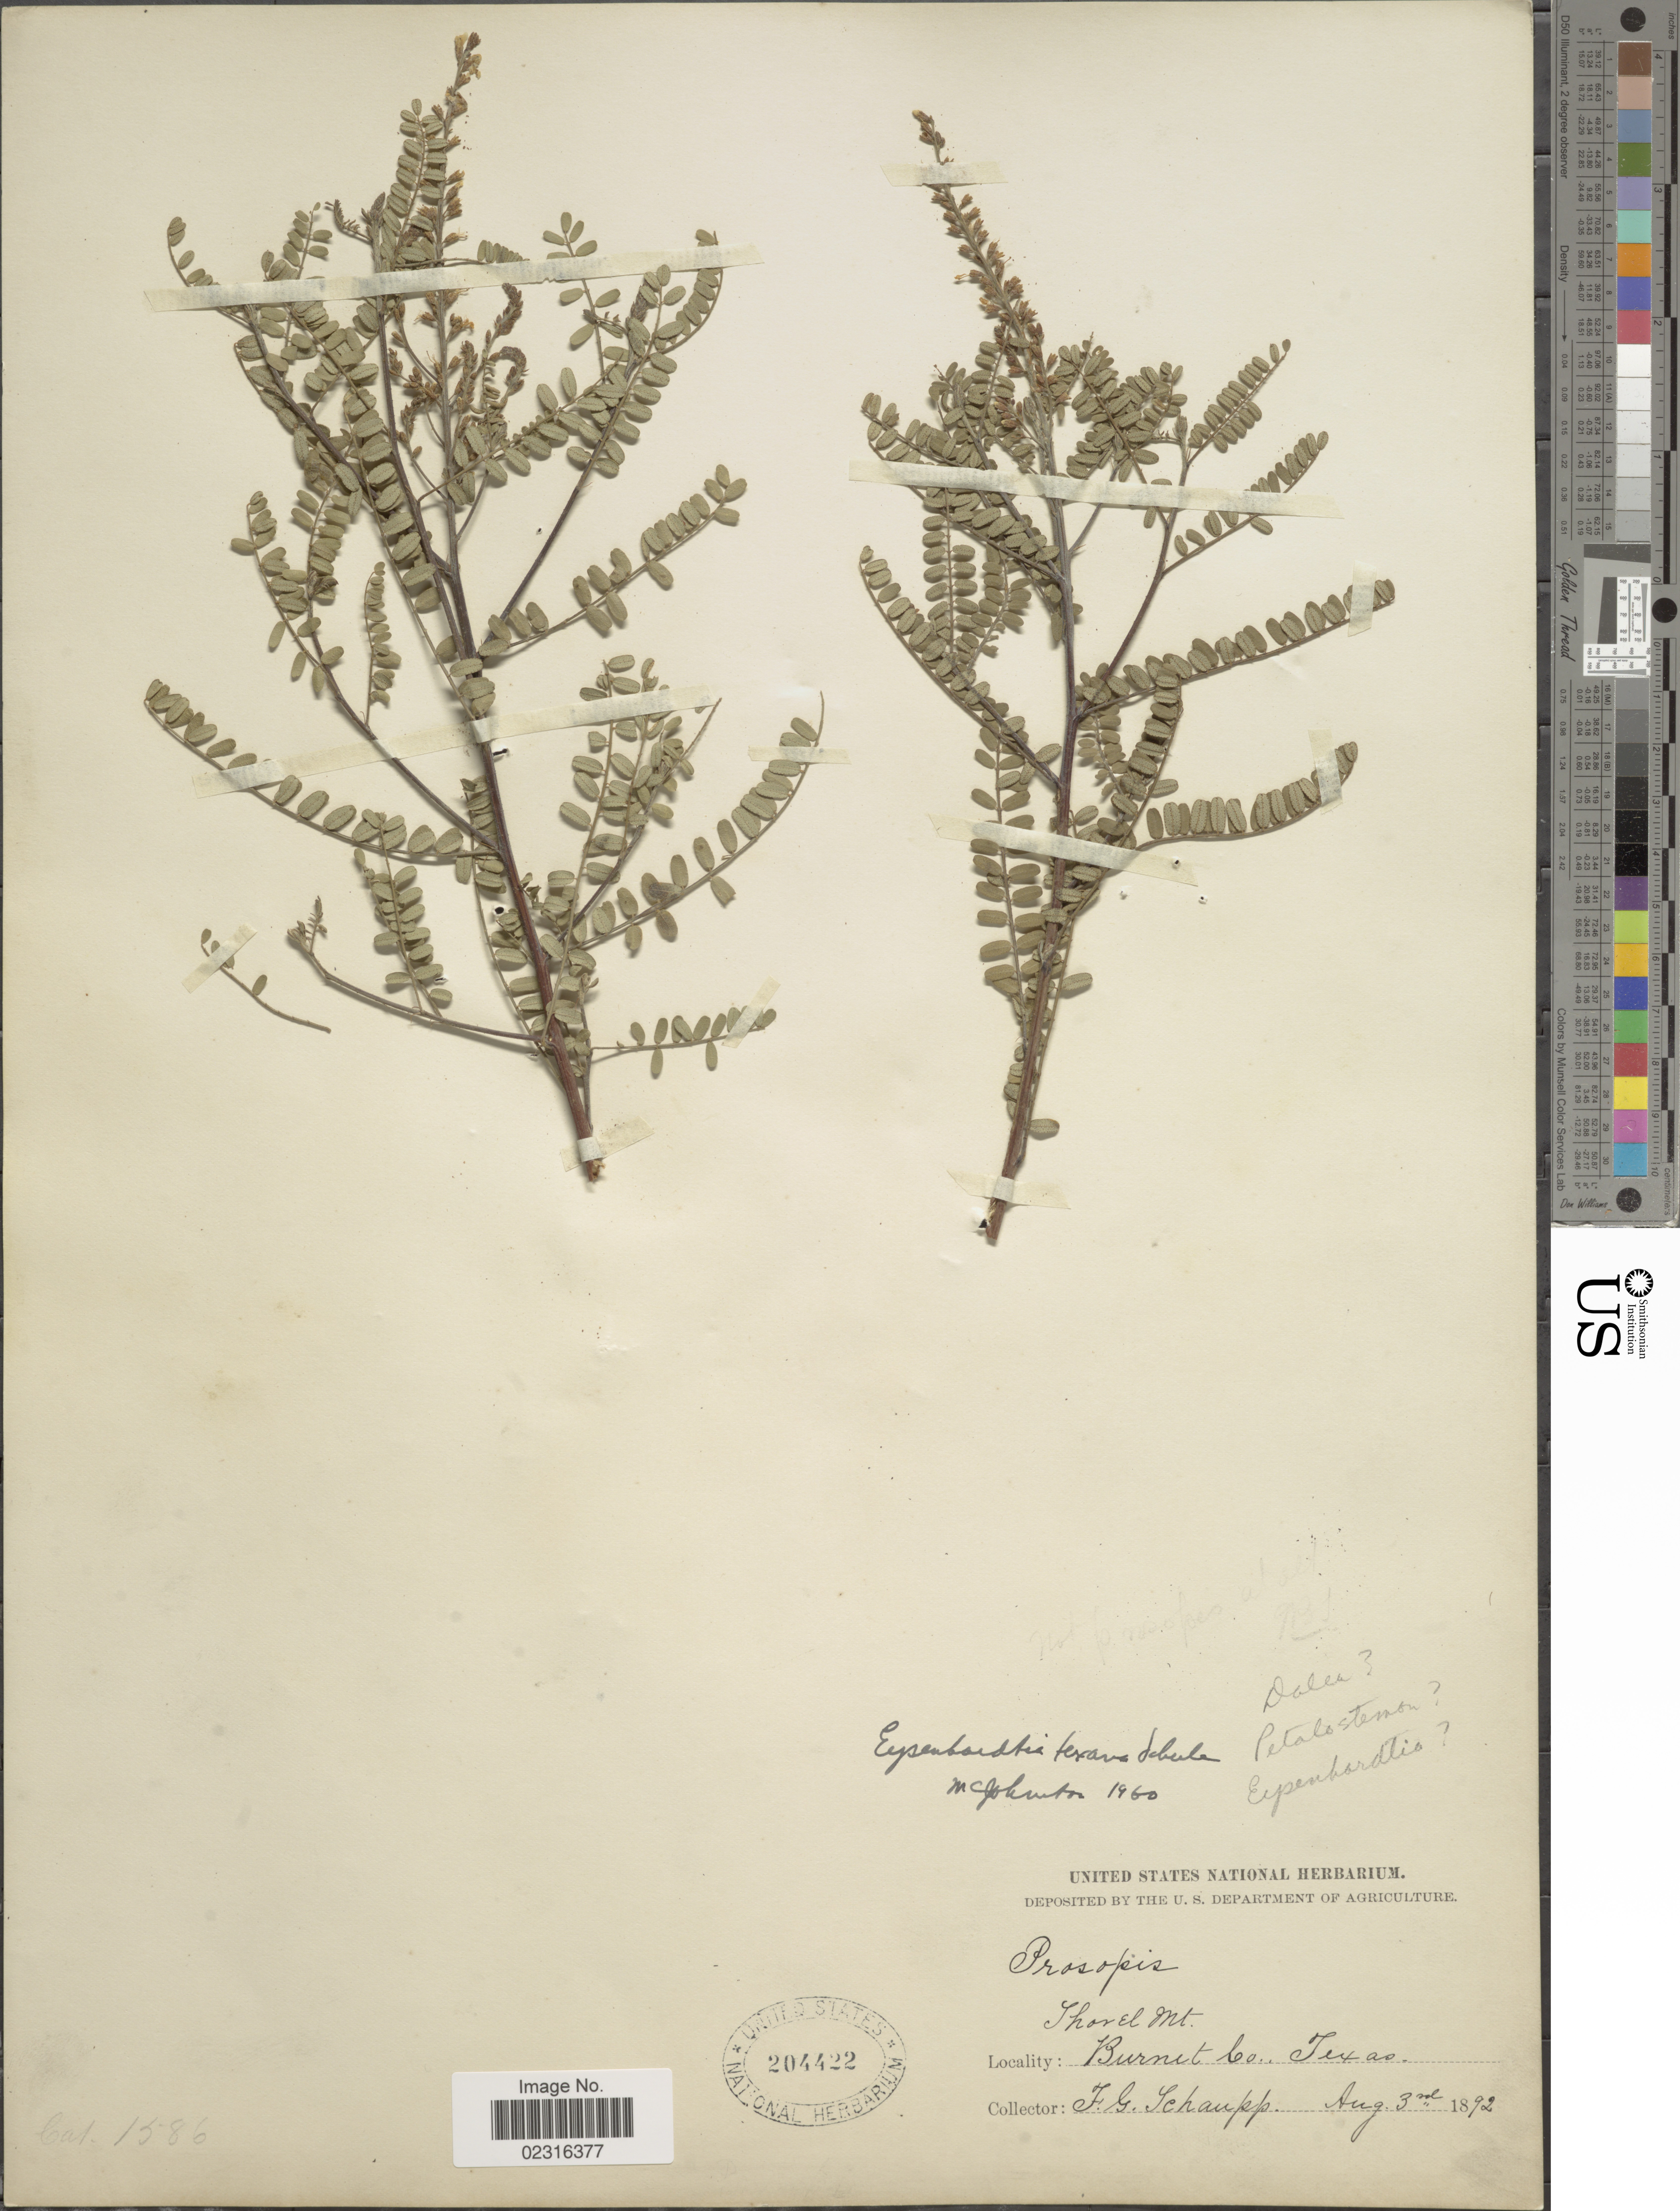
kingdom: Plantae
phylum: Tracheophyta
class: Magnoliopsida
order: Fabales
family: Fabaceae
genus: Eysenhardtia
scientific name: Eysenhardtia texana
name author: Scheele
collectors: F. Schaupp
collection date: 1892-08-03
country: United States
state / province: Texas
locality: Burnett Co., Thorel Mt.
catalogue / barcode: US 204422